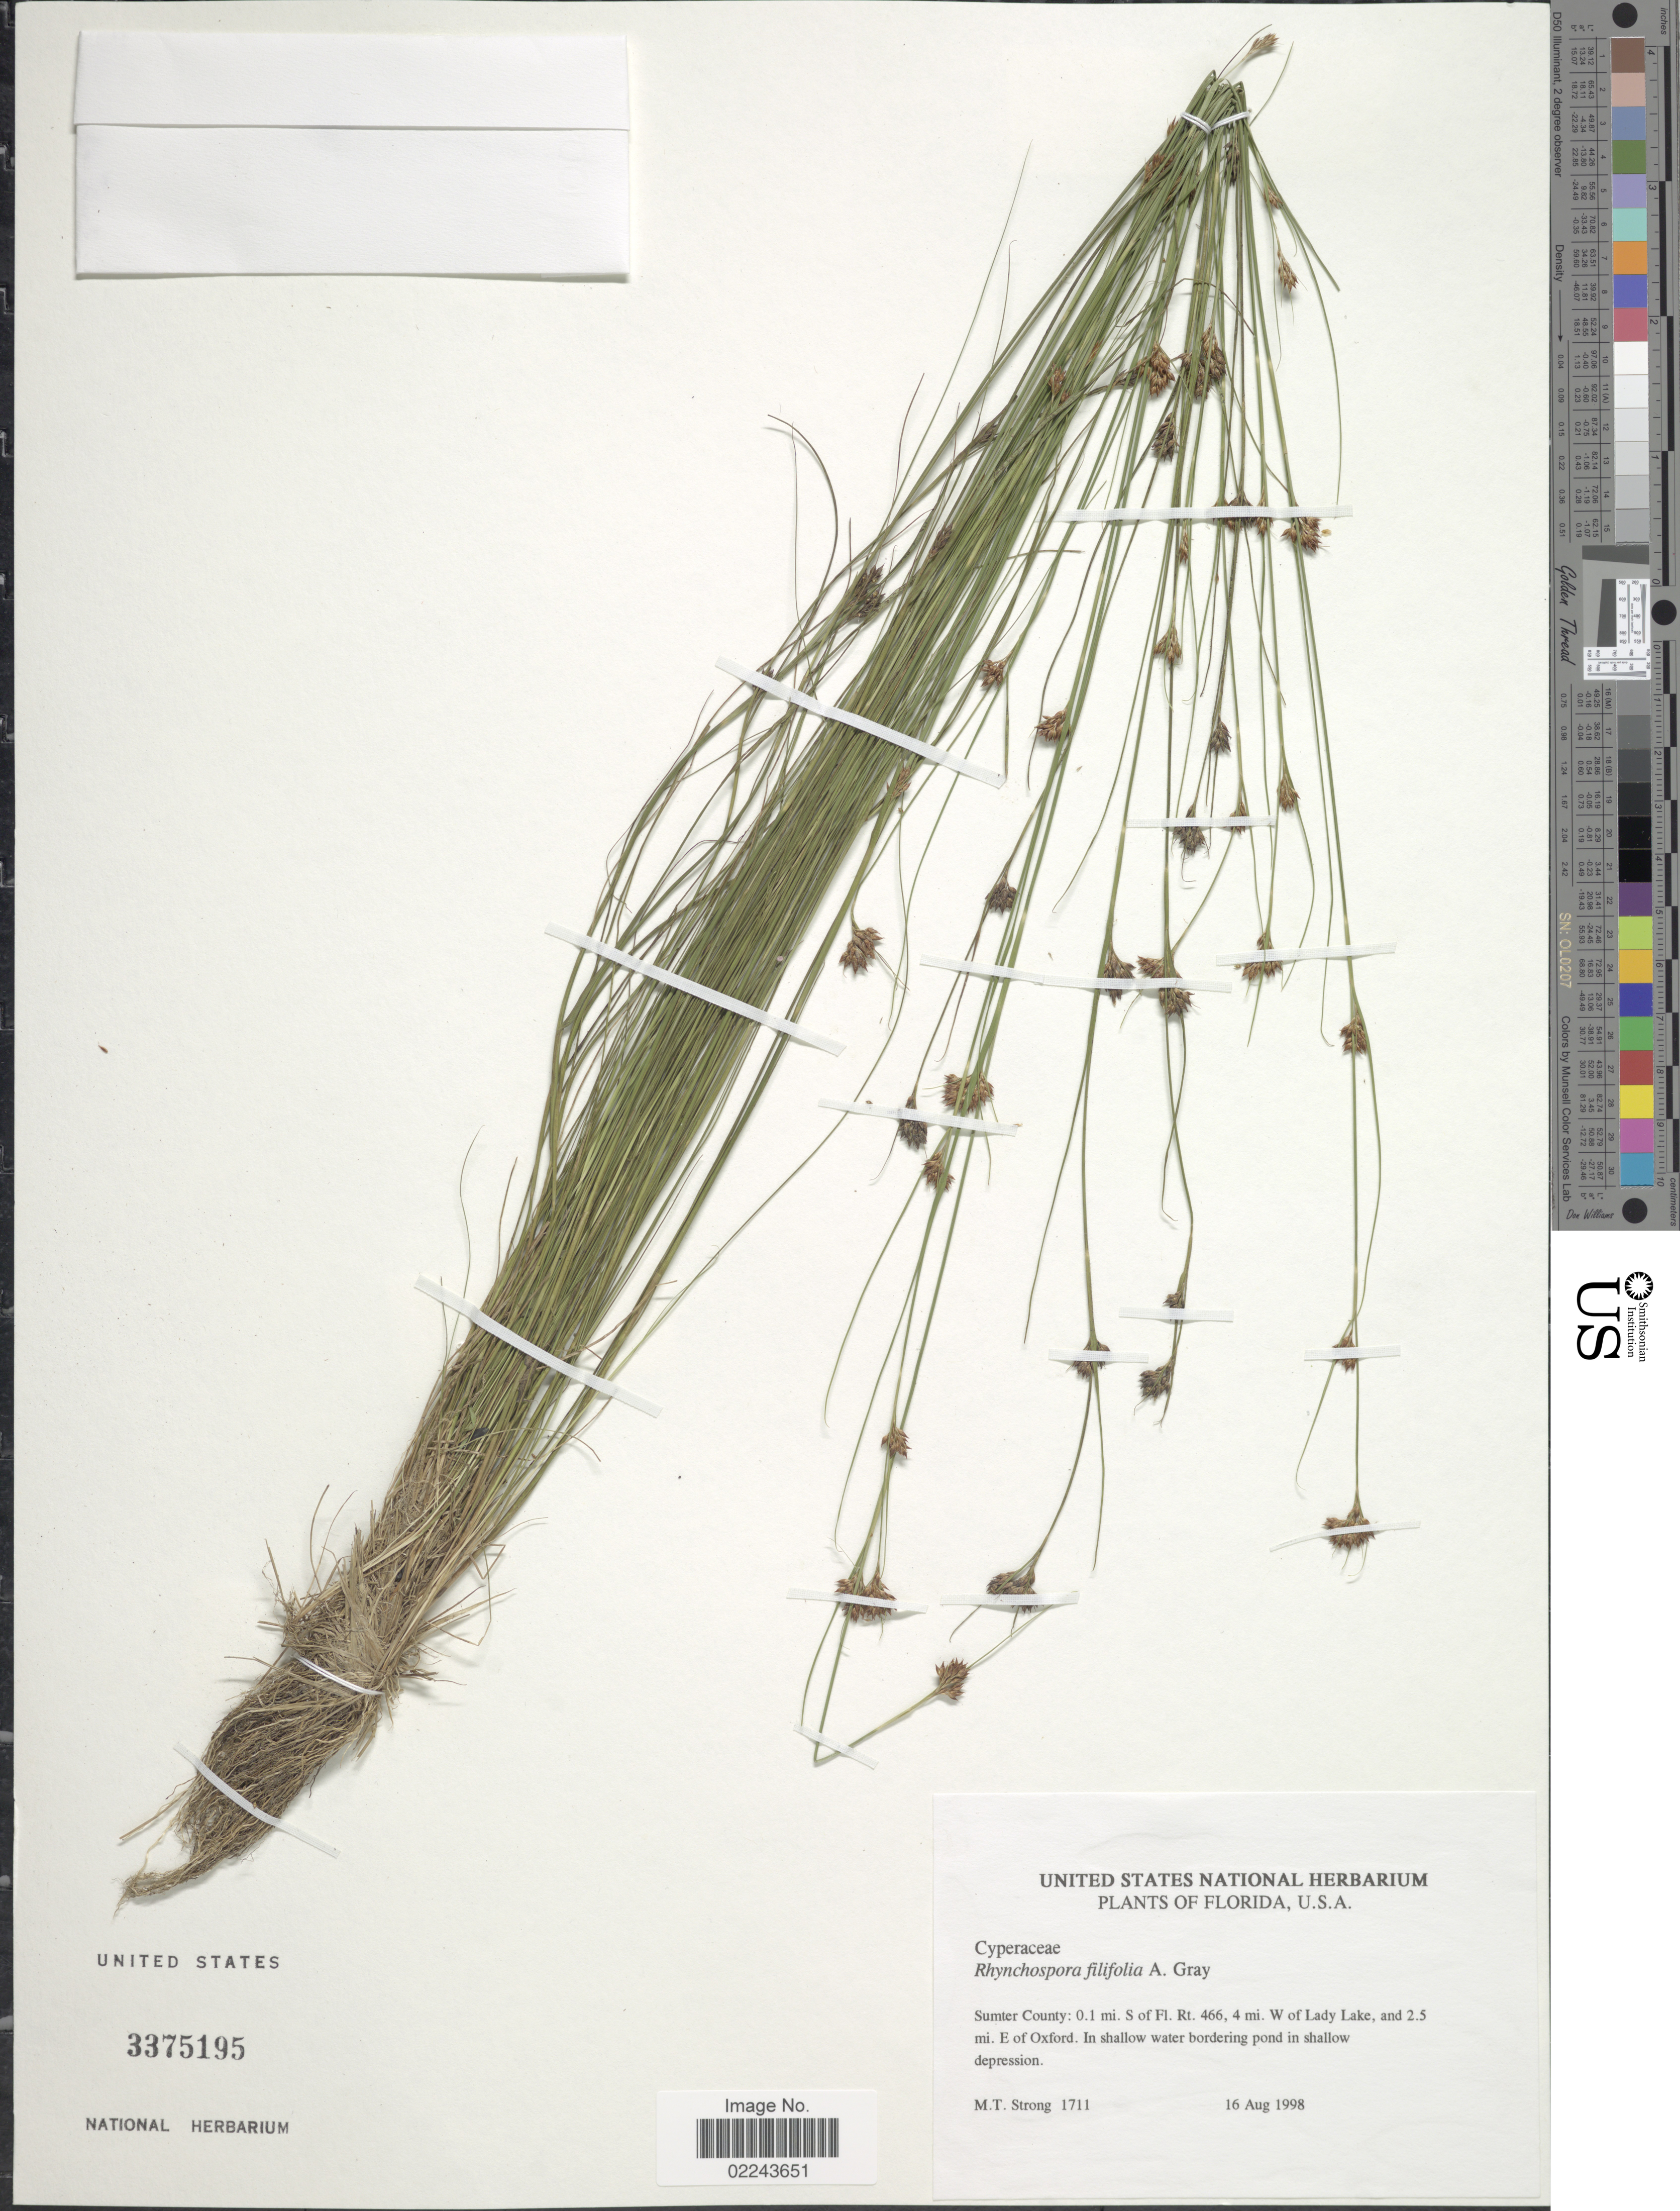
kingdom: Plantae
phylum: Tracheophyta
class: Liliopsida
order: Poales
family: Cyperaceae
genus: Rhynchospora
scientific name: Rhynchospora filifolia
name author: A. Gray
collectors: M. T. Strong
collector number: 1711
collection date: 1998-08-16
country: United States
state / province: Florida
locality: U.S.A., Sumter County, 0.1 mi S of Fl. Rt. 466, 4 mi W of Lady Lake, and 2.5 mi E of Oxford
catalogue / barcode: US 3375195